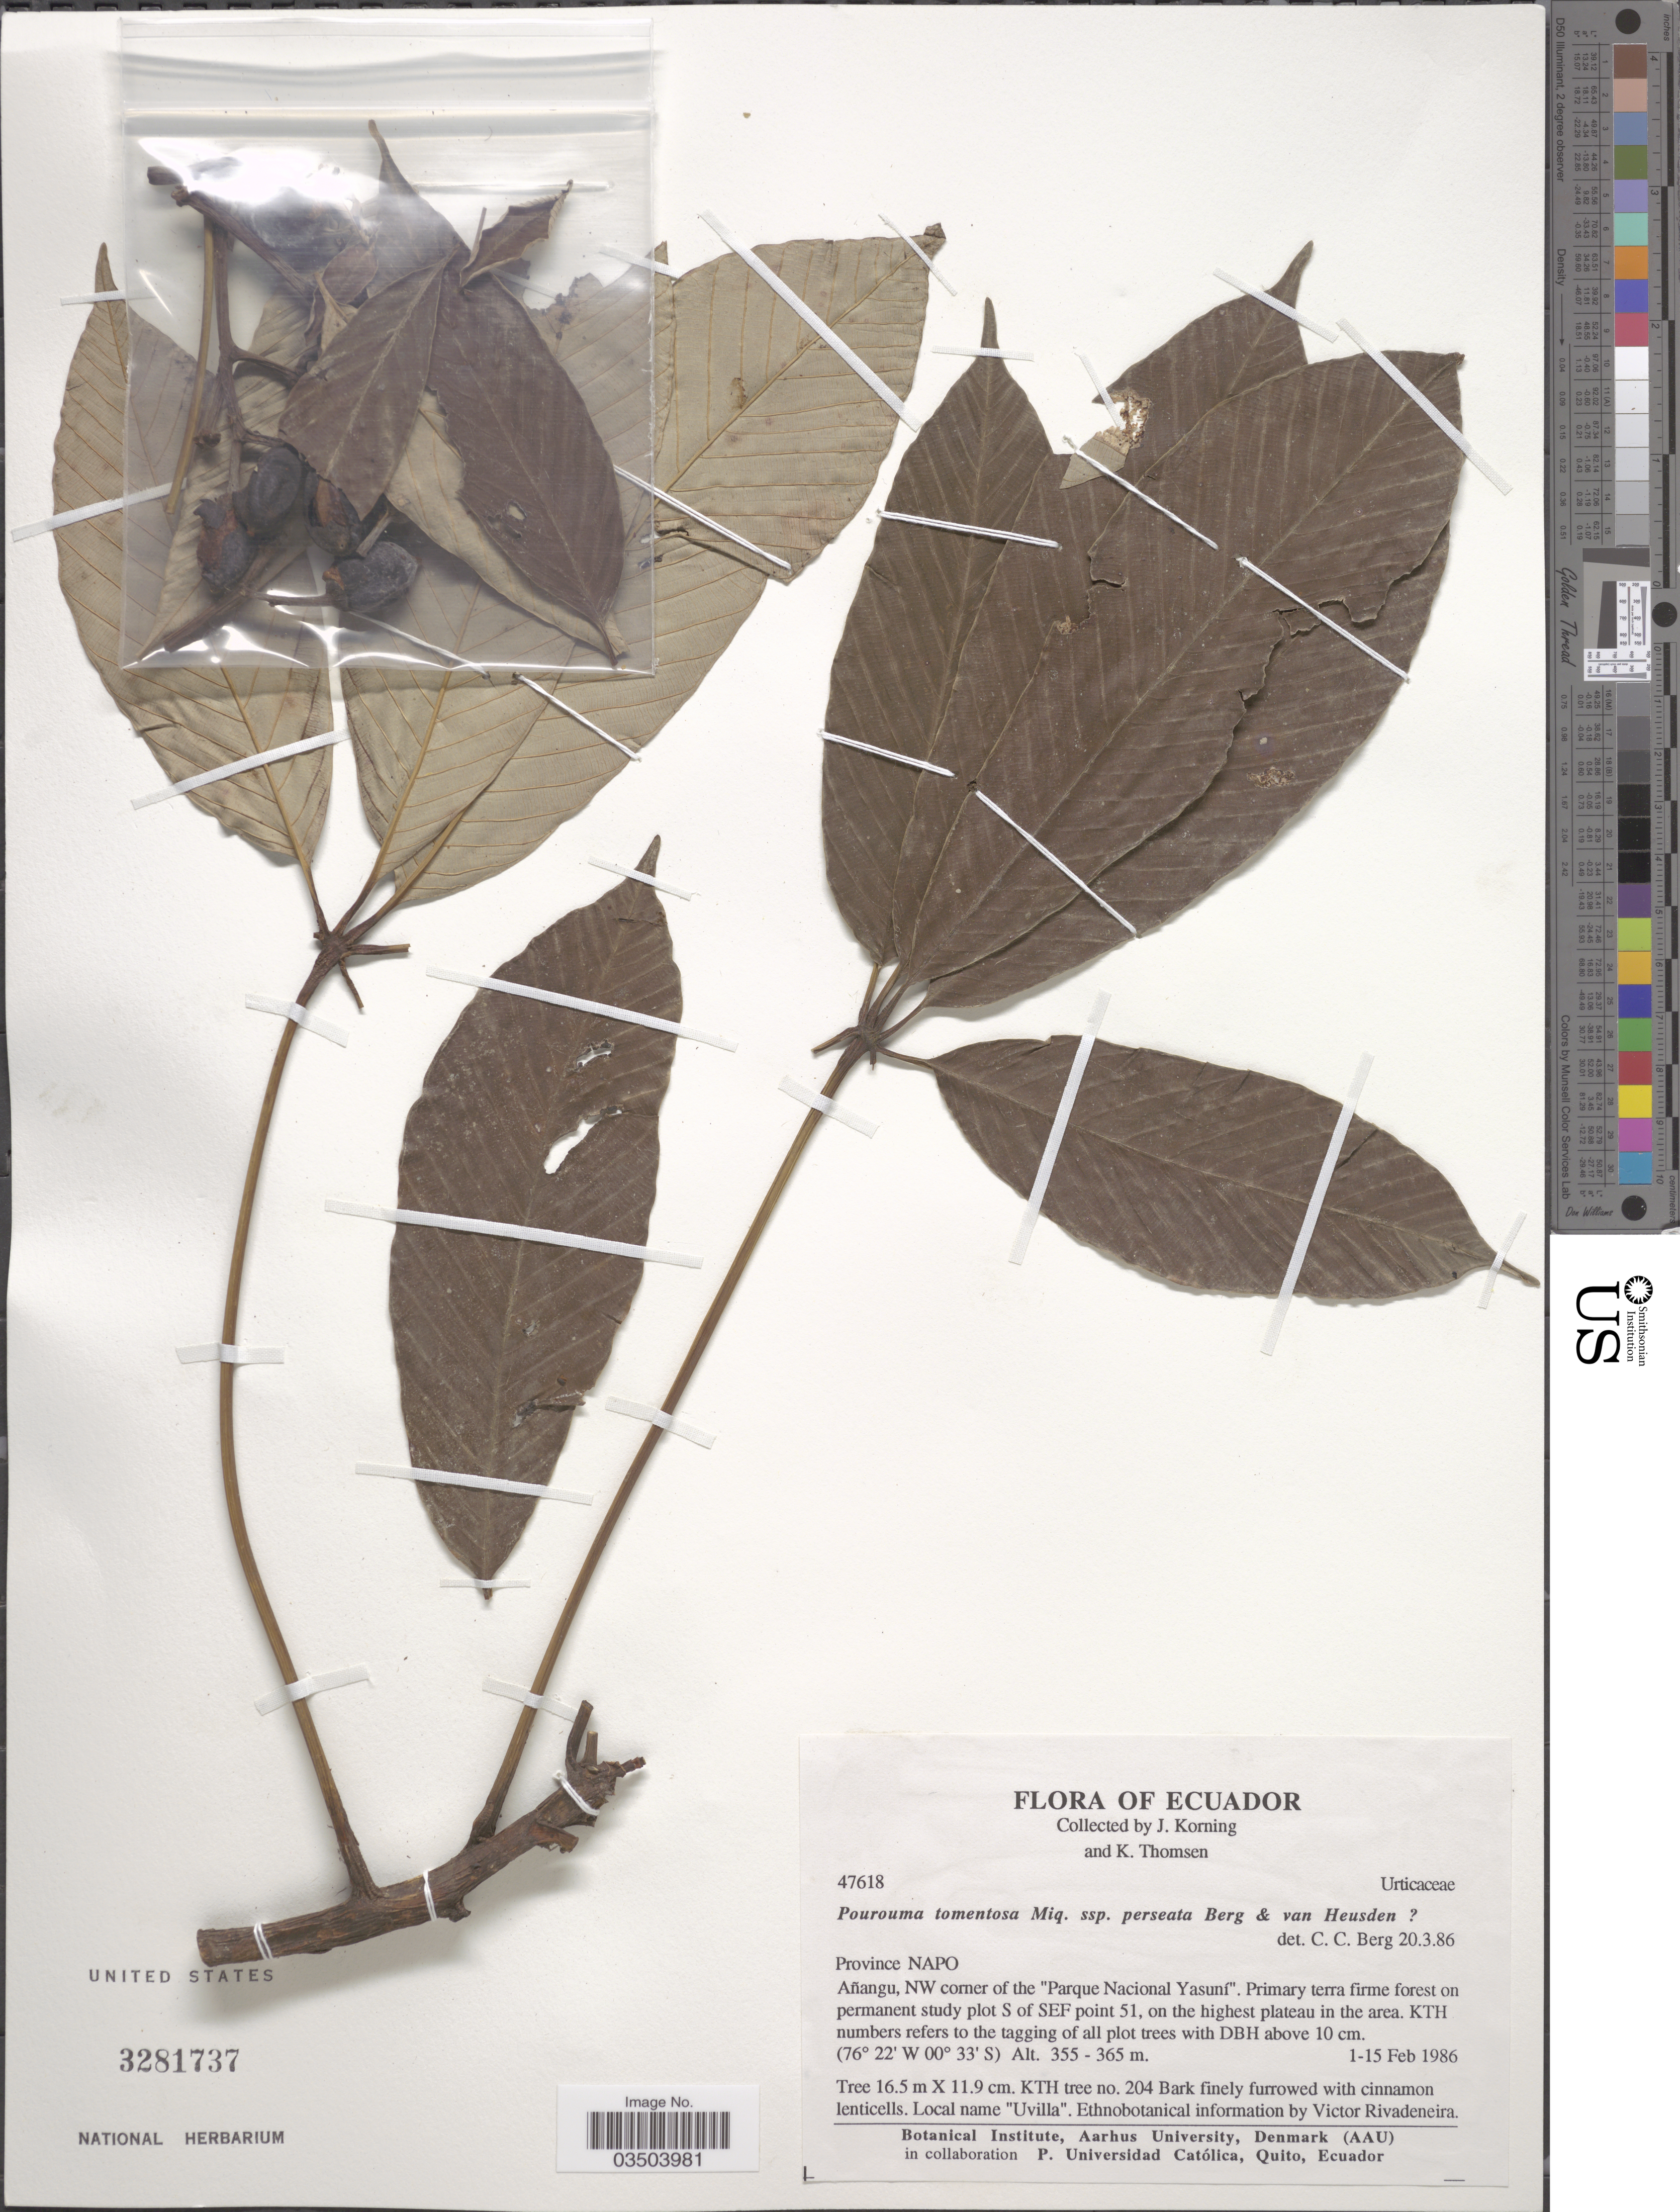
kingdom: Plantae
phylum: Tracheophyta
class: Magnoliopsida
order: Rosales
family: Urticaceae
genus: Pourouma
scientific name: Pourouma tomentosa subsp. persecta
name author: Standl. ex C.C. Berg & Heusden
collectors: J. Korning & K. Thomsen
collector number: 47618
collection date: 1986-02-01/1986-02-15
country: Ecuador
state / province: Napo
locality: Añangu, NW corner of the "Parque Nacional Yasuní". Primary terra firme forest on permanent study plot S of SEF point 51, on the highest plateau in the area.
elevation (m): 355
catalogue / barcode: US 3281737